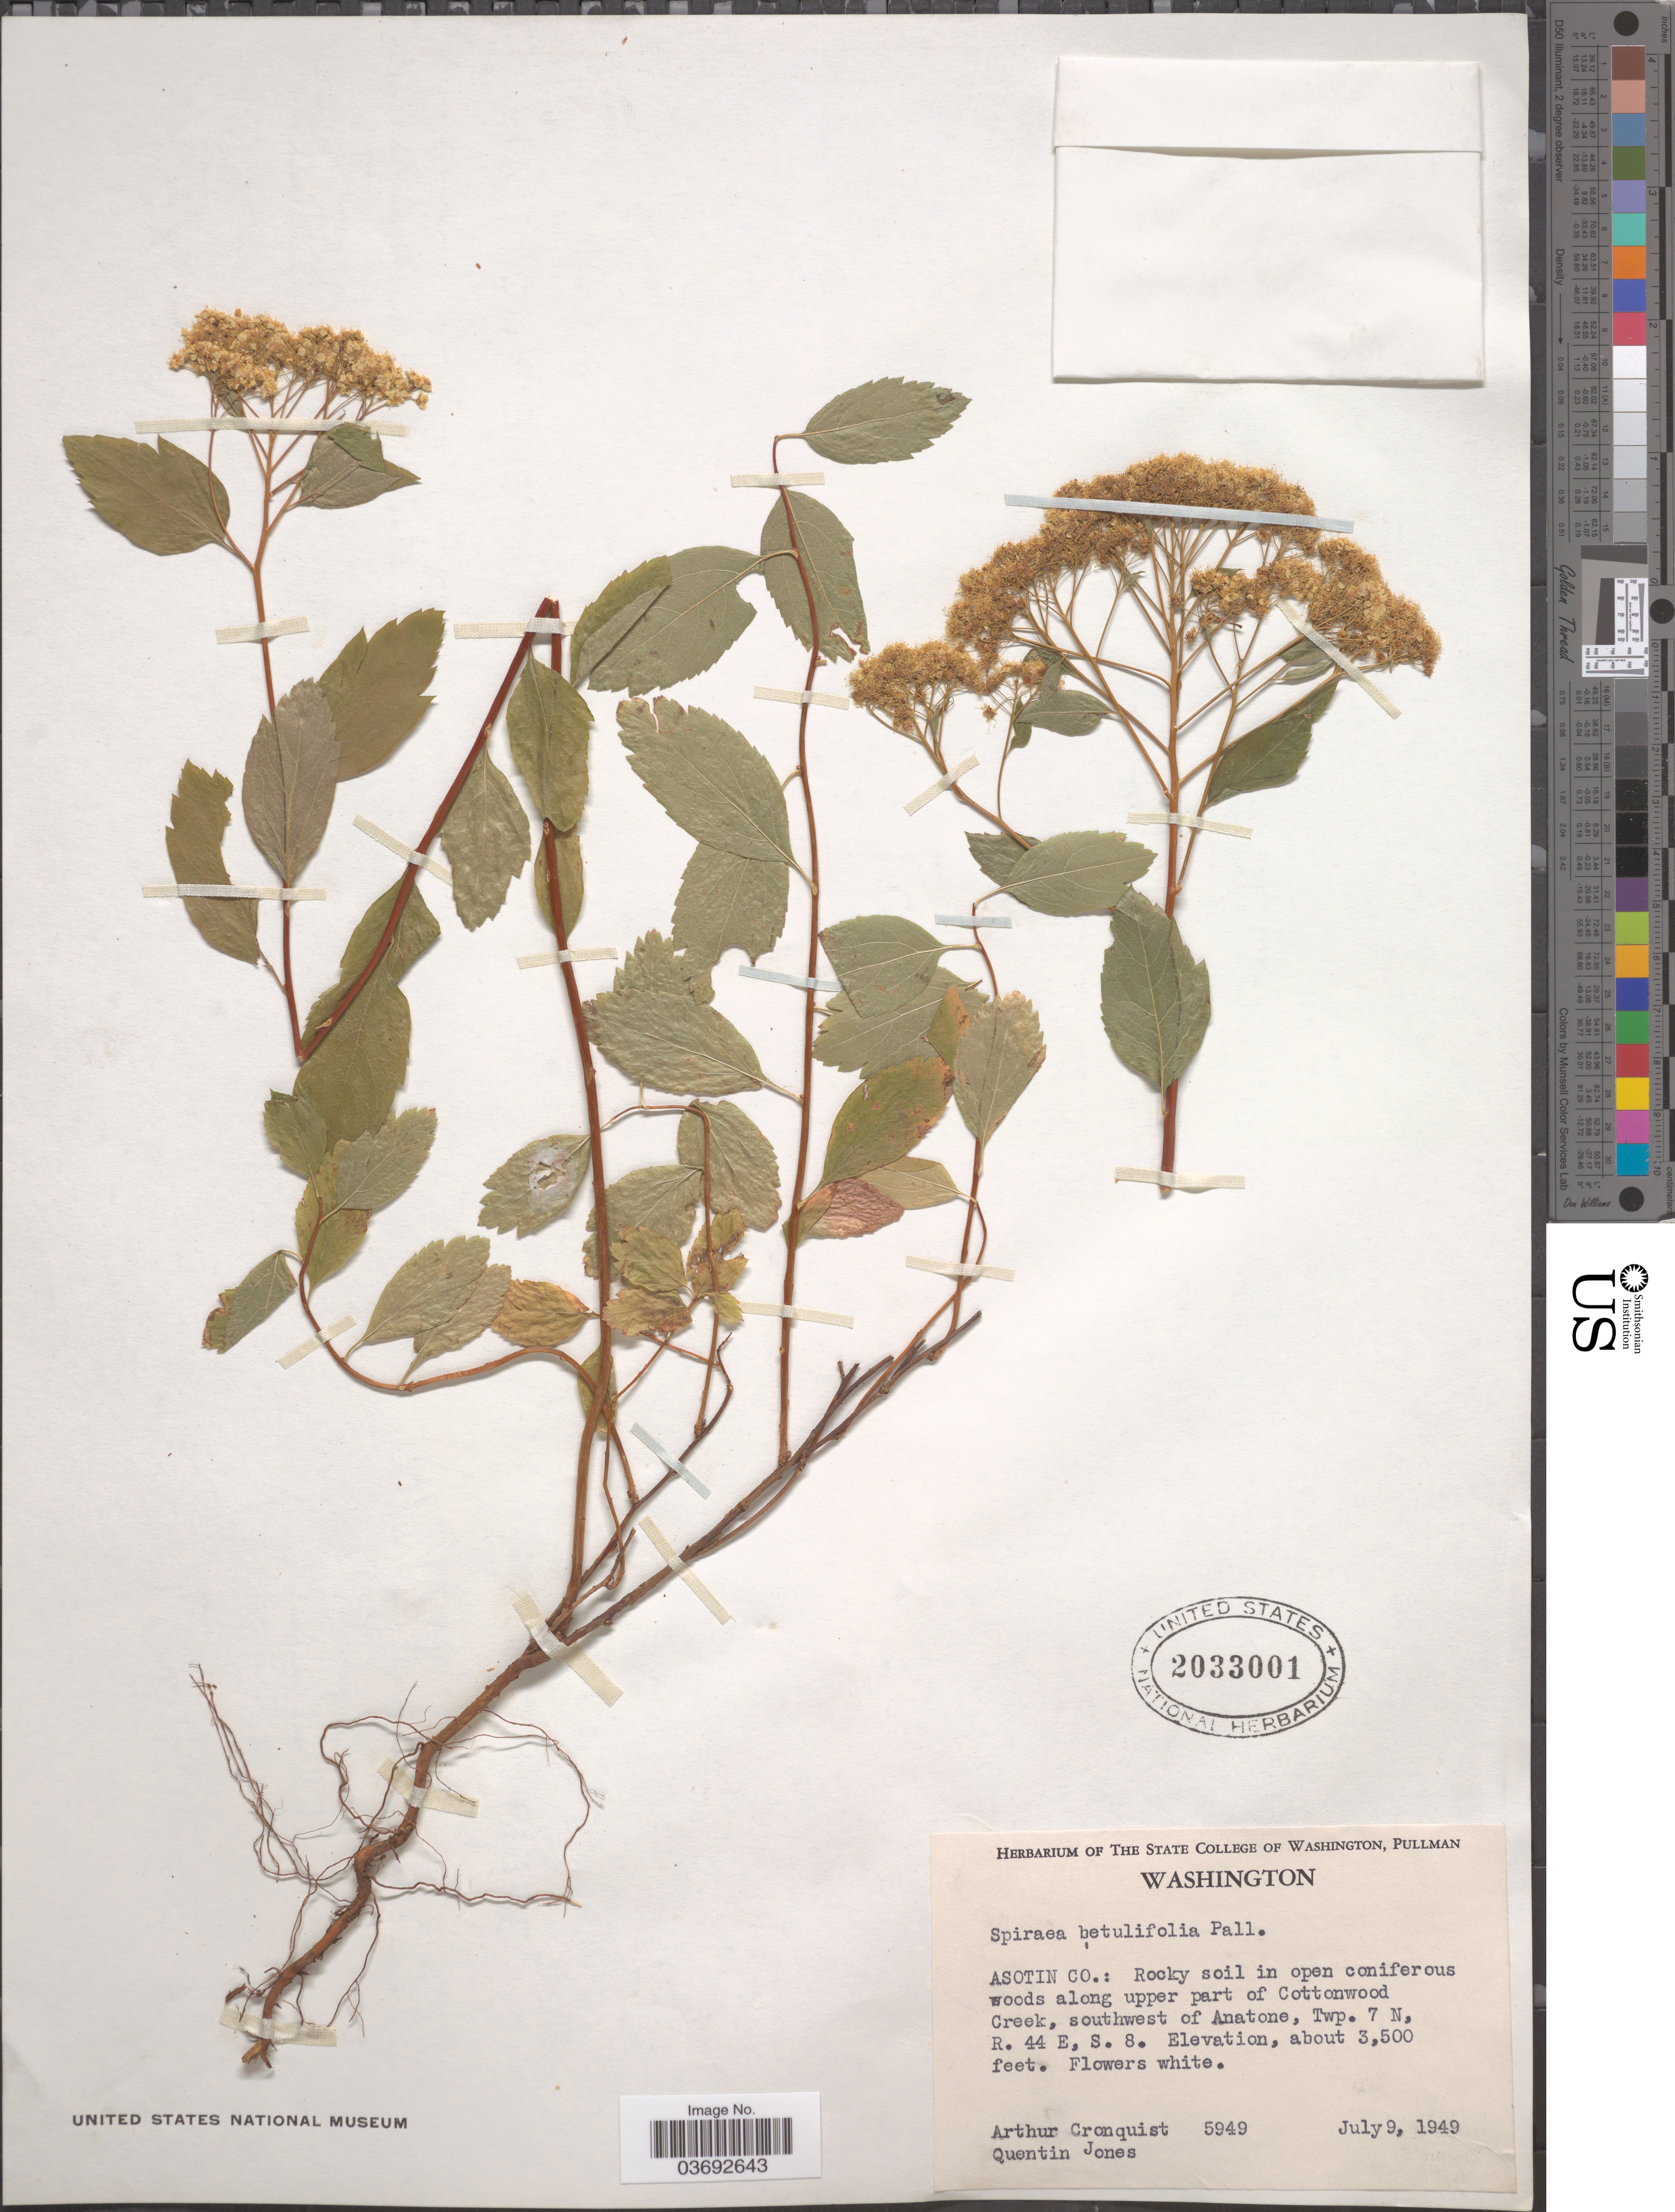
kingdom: Plantae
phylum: Tracheophyta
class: Magnoliopsida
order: Rosales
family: Rosaceae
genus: Spiraea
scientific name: Spiraea lucida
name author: Douglas ex Greene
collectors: A. J. Cronquist & Q. Jones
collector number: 5949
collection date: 1949-07-09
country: United States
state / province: Washington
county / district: Asotin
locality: Asotin Co.: Along upper part of Cottonwood Creek, southwest of Anatone, Twp. 7 N, R. 44 E, S. 8.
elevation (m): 1067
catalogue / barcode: US 2033001